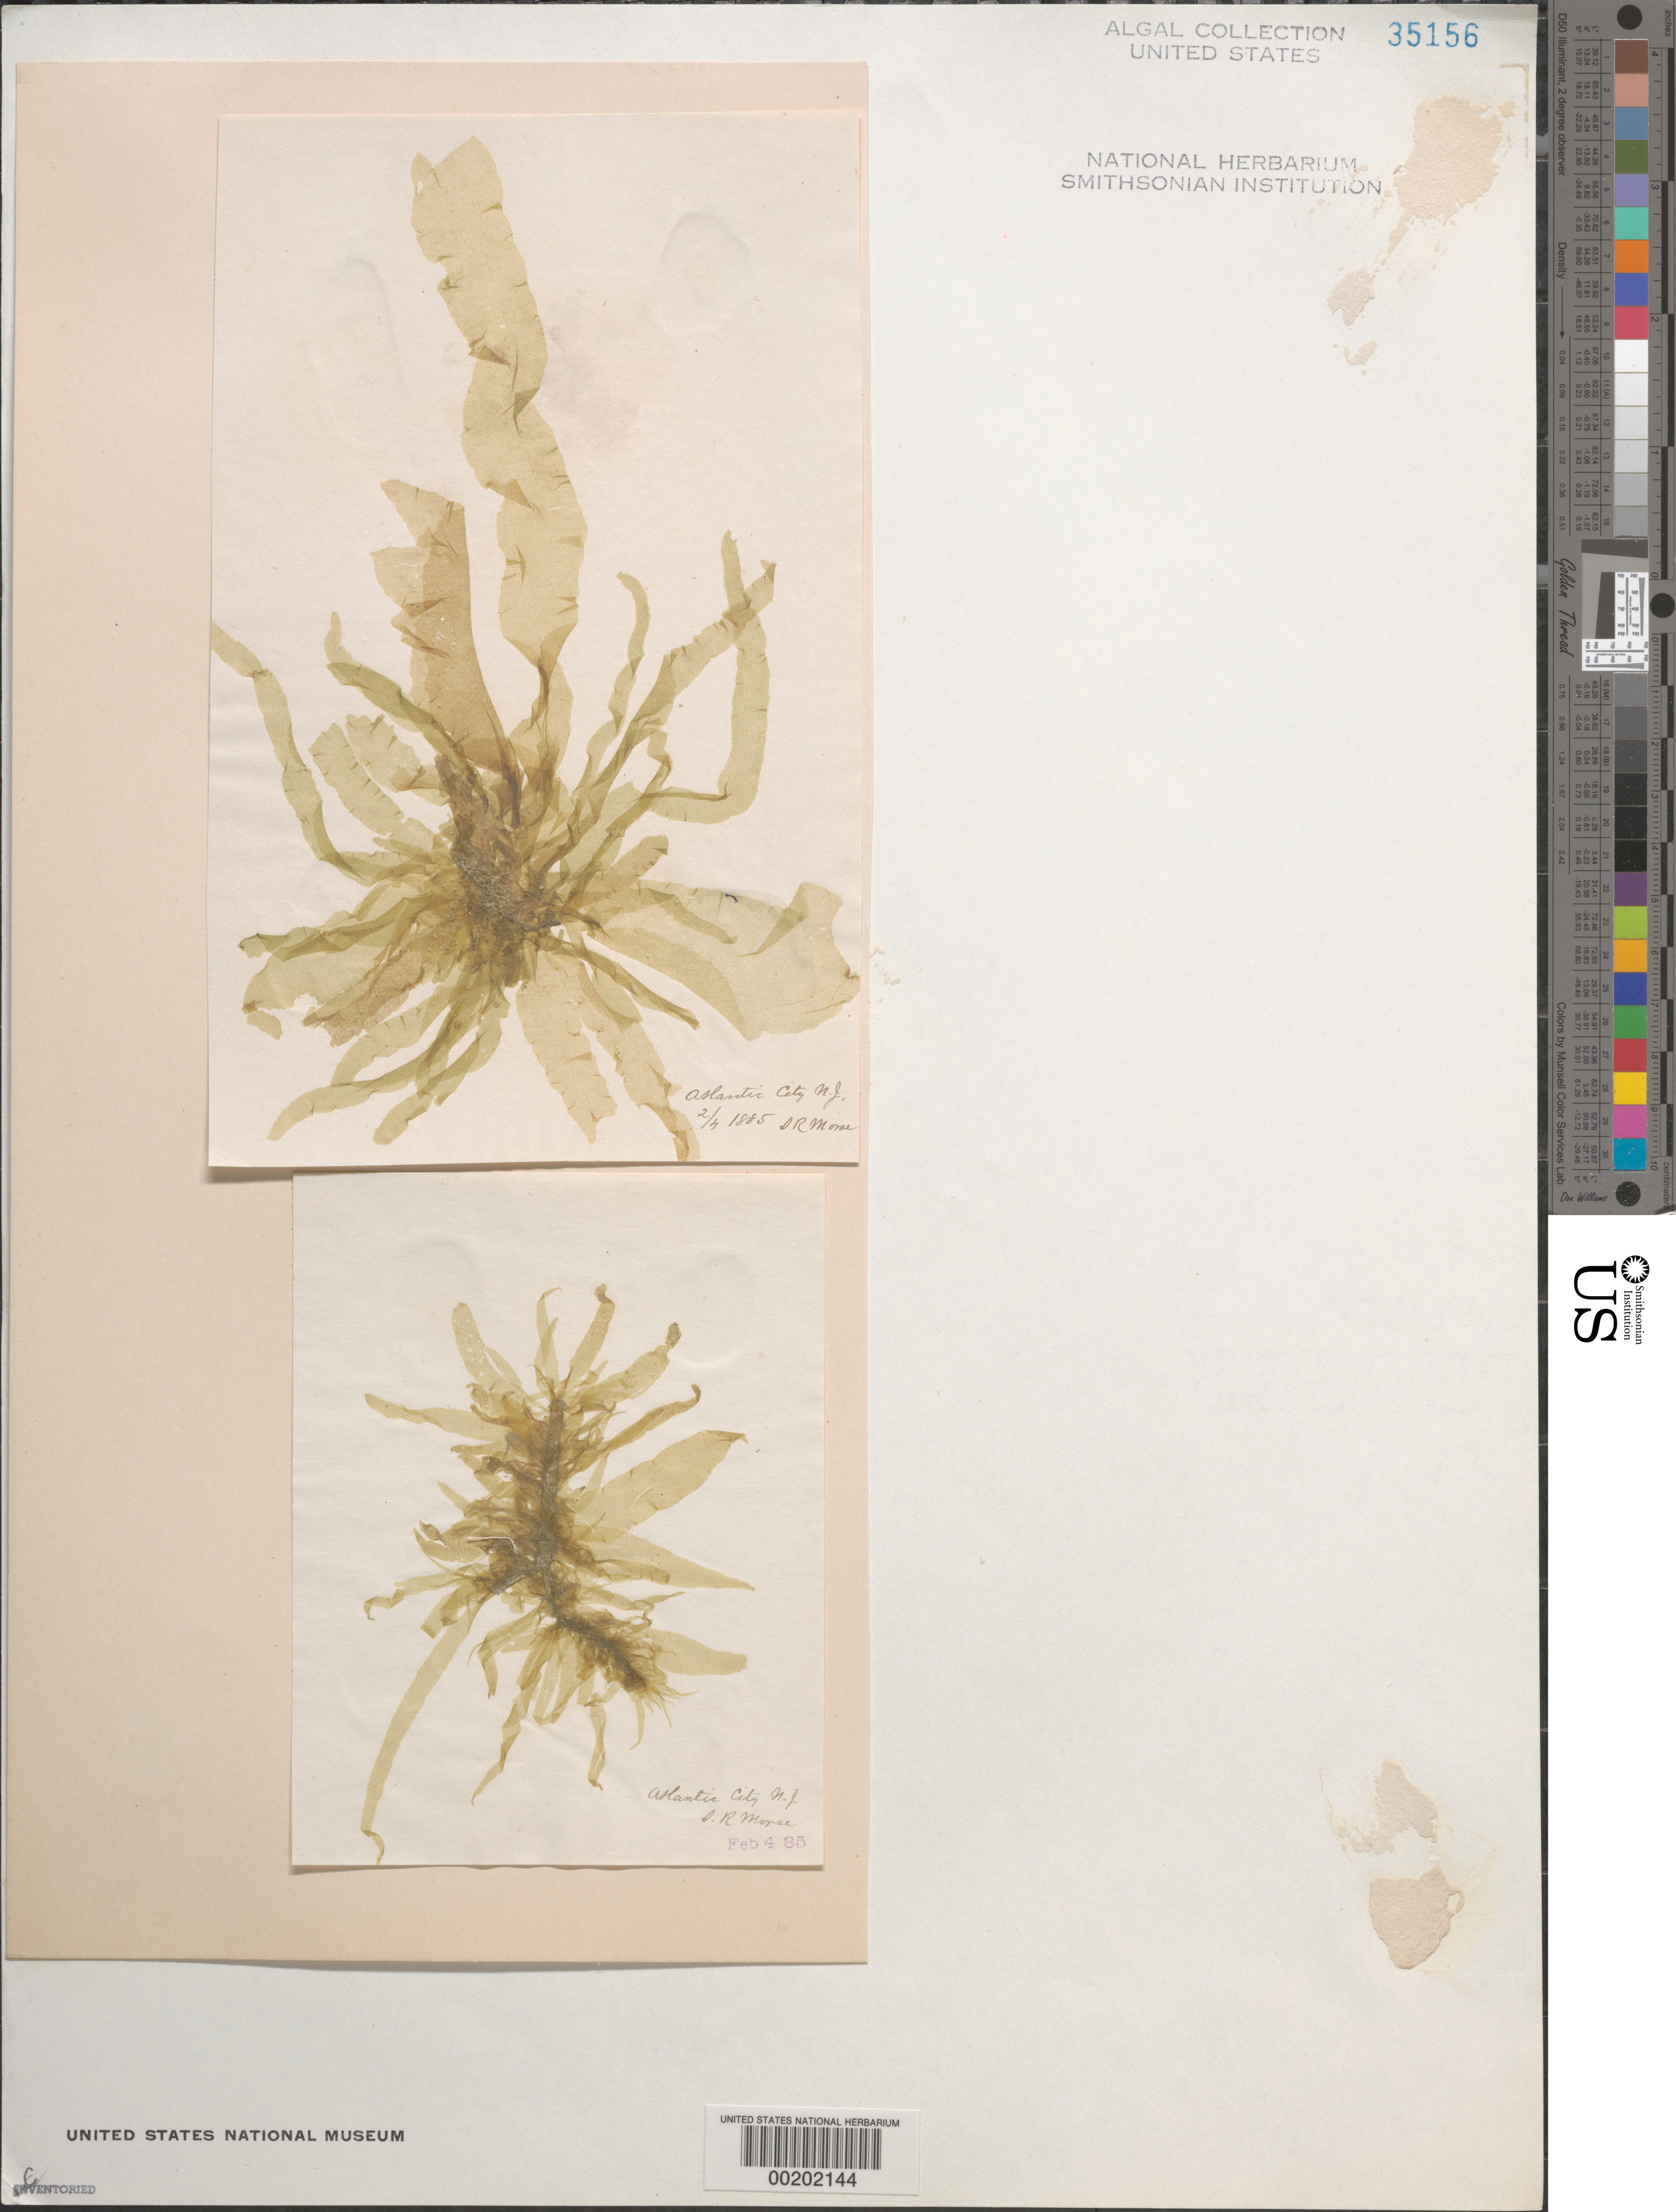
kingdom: Chromista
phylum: Ochrophyta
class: Phaeophyceae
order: Dictyosiphonales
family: Punctariaceae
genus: Punctaria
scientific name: Punctaria latifolia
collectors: S. Morse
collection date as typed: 04 Feb 1885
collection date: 1885-02-04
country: United States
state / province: New Jersey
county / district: Atlantic County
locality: Atlantic City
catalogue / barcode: US 35156